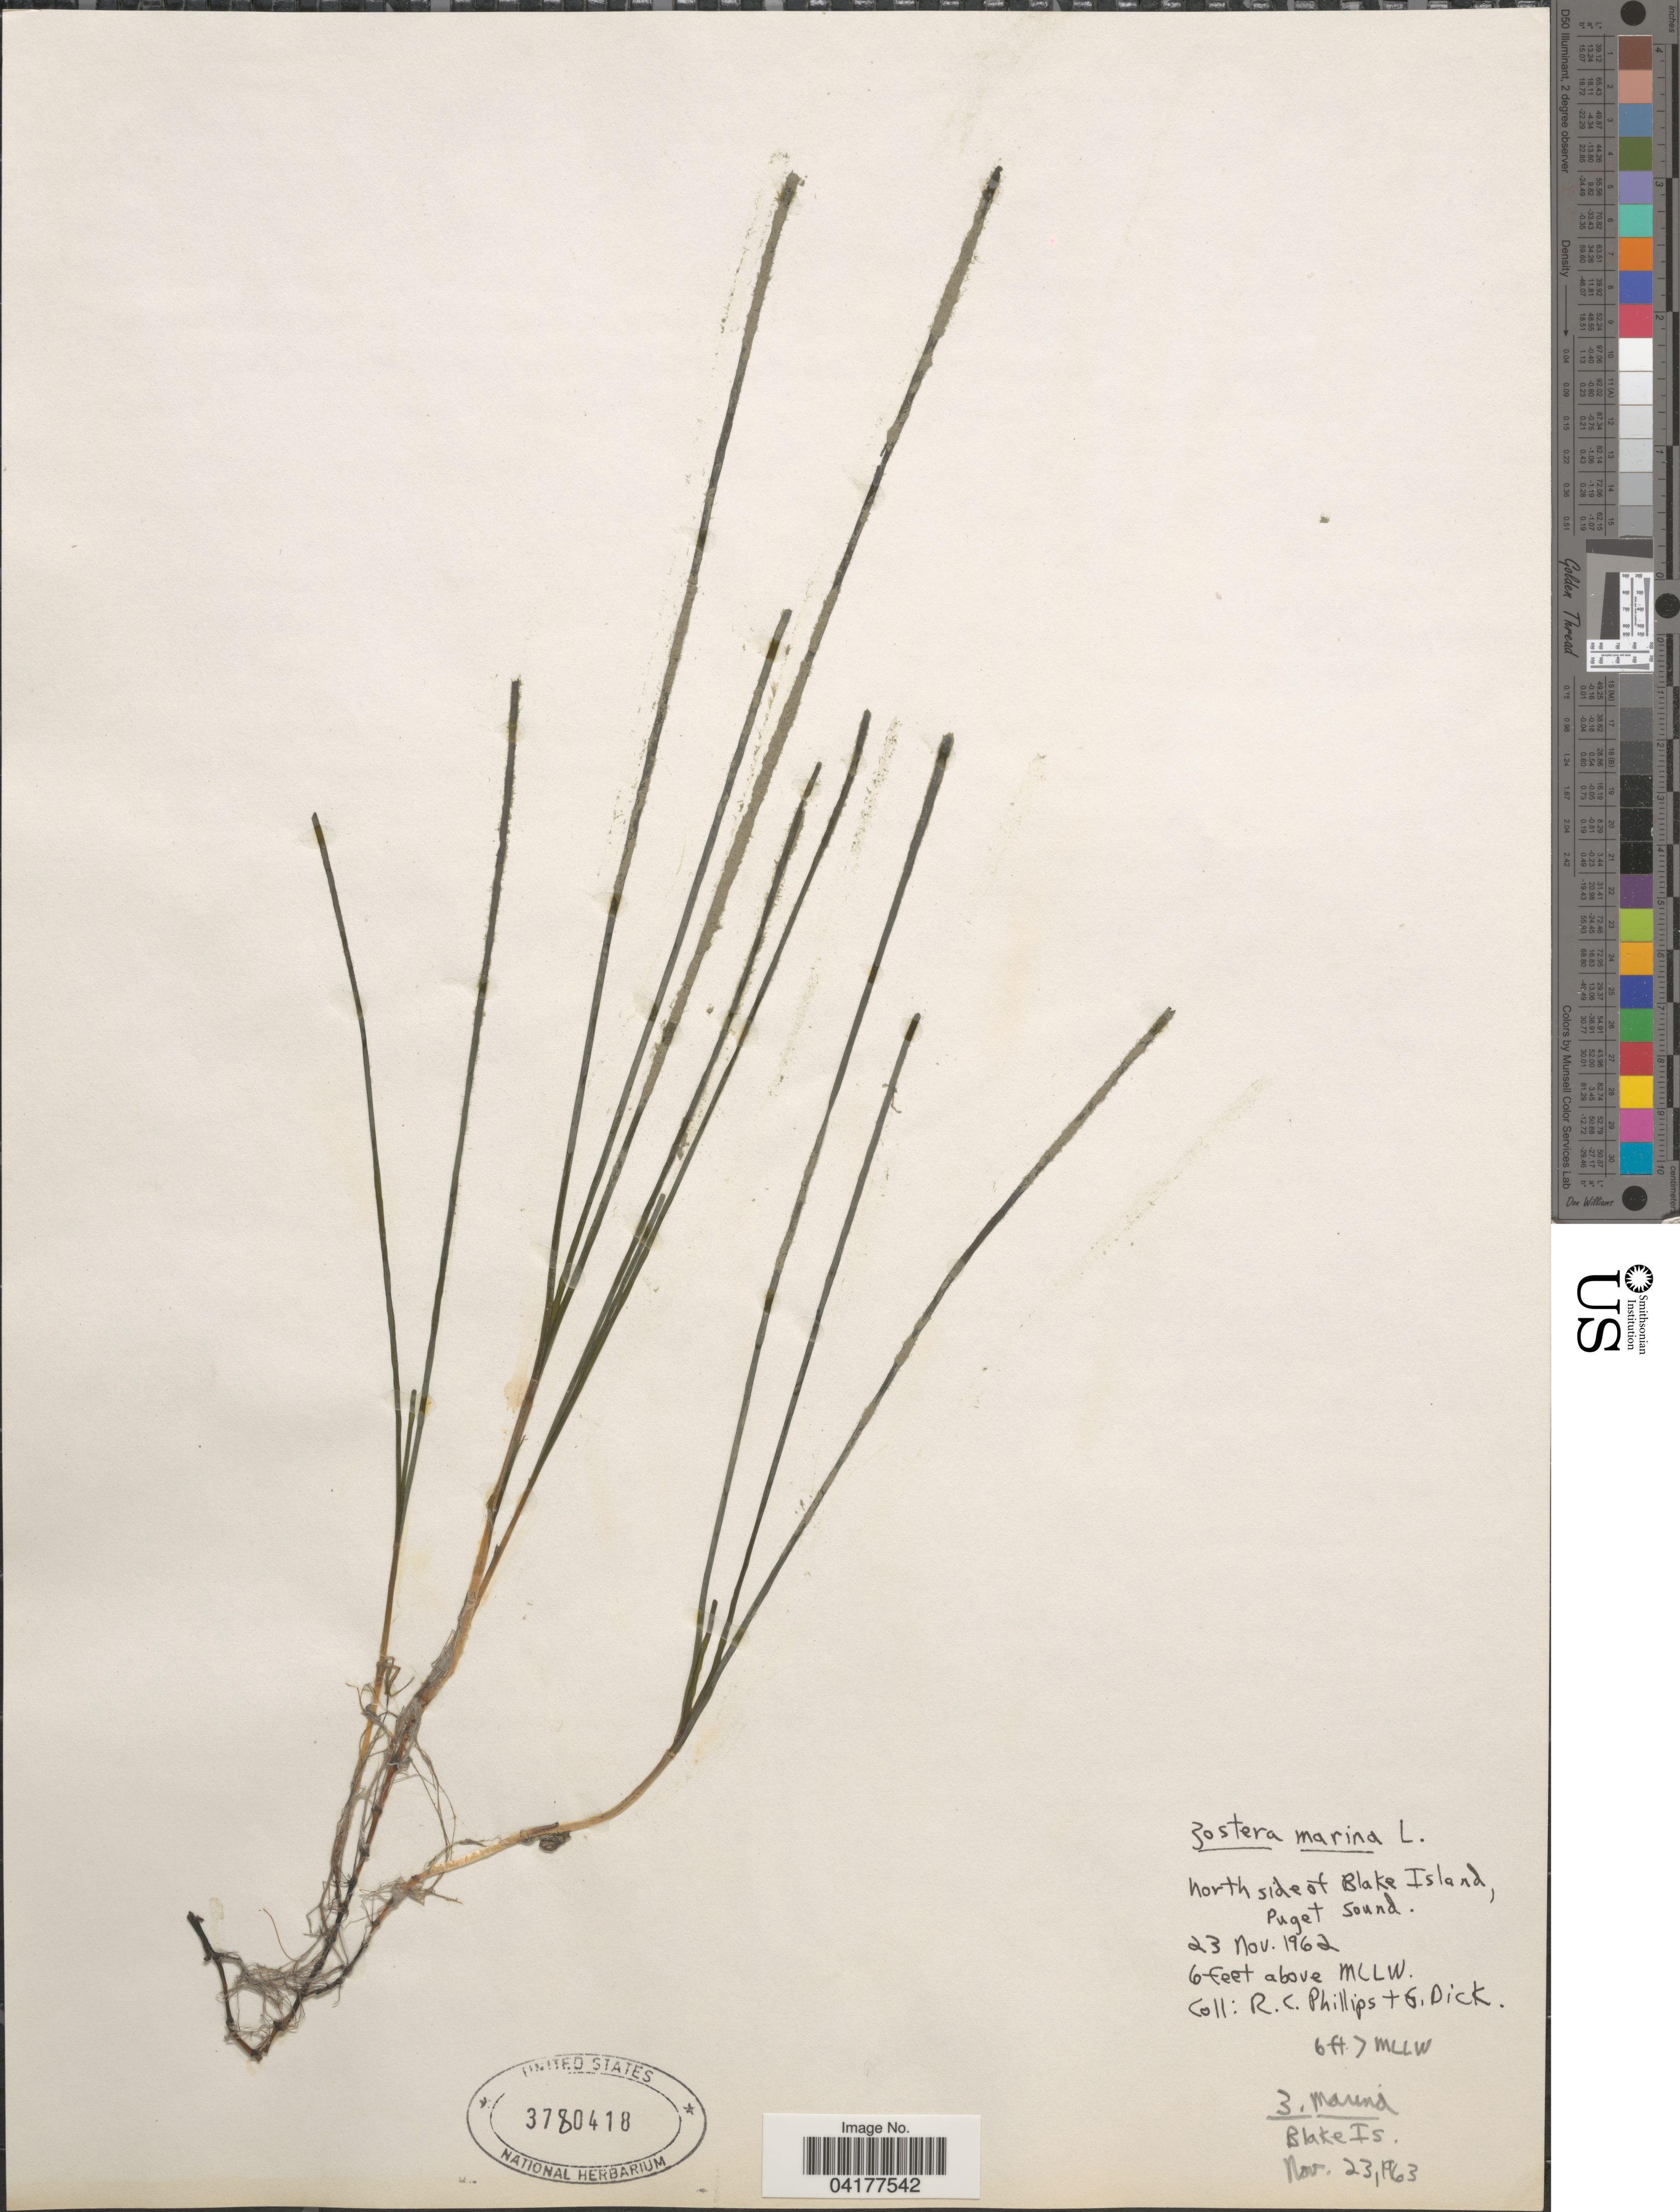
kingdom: Plantae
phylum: Tracheophyta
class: Liliopsida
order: Alismatales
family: Zosteraceae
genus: Zostera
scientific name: Zostera marina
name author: L.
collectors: R. C. Phillips & G. Dick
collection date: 1962-11-23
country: United States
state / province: Washington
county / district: King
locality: North side of Blake Island, Puget Sound. 6 feet above MLLW.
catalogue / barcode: US 3780418